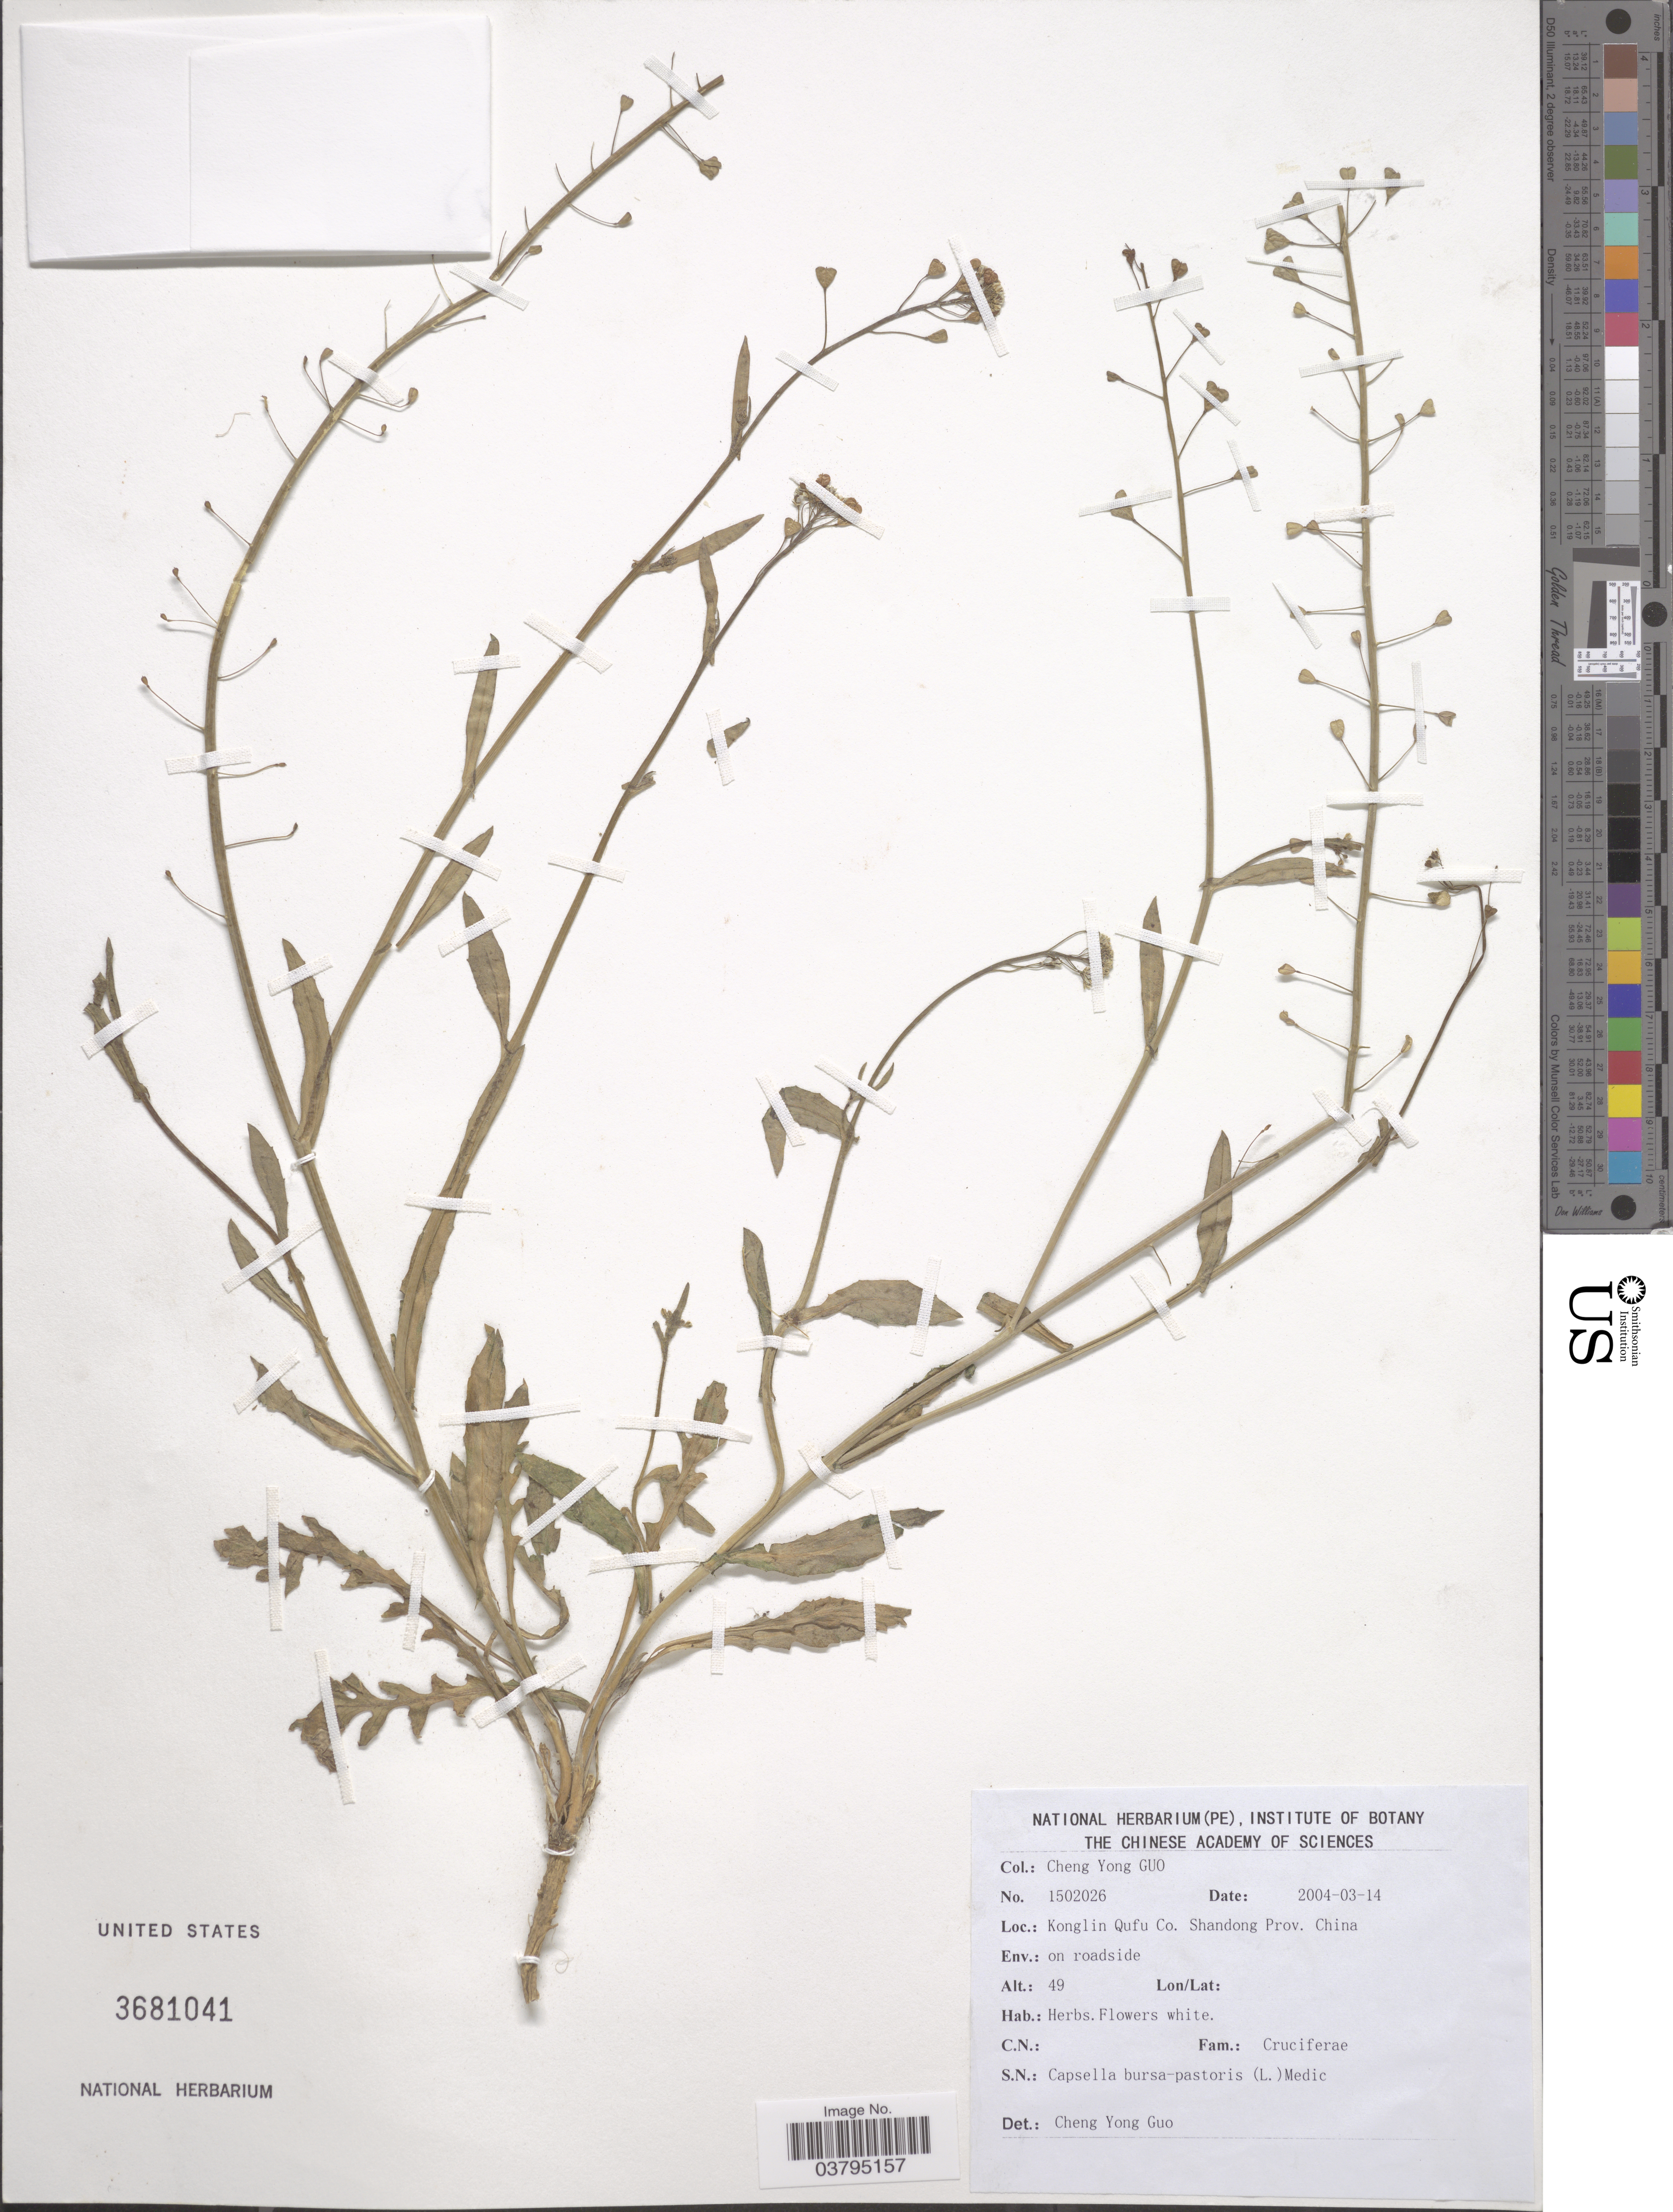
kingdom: Plantae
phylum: Tracheophyta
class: Magnoliopsida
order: Brassicales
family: Brassicaceae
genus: Capsella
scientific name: Capsella bursa-pastoris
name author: (L.) Medik.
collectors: Guo cheng-yong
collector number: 1502026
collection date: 2004-03-14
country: China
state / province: Shandong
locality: Konglin Qufu Co.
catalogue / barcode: US 3681041